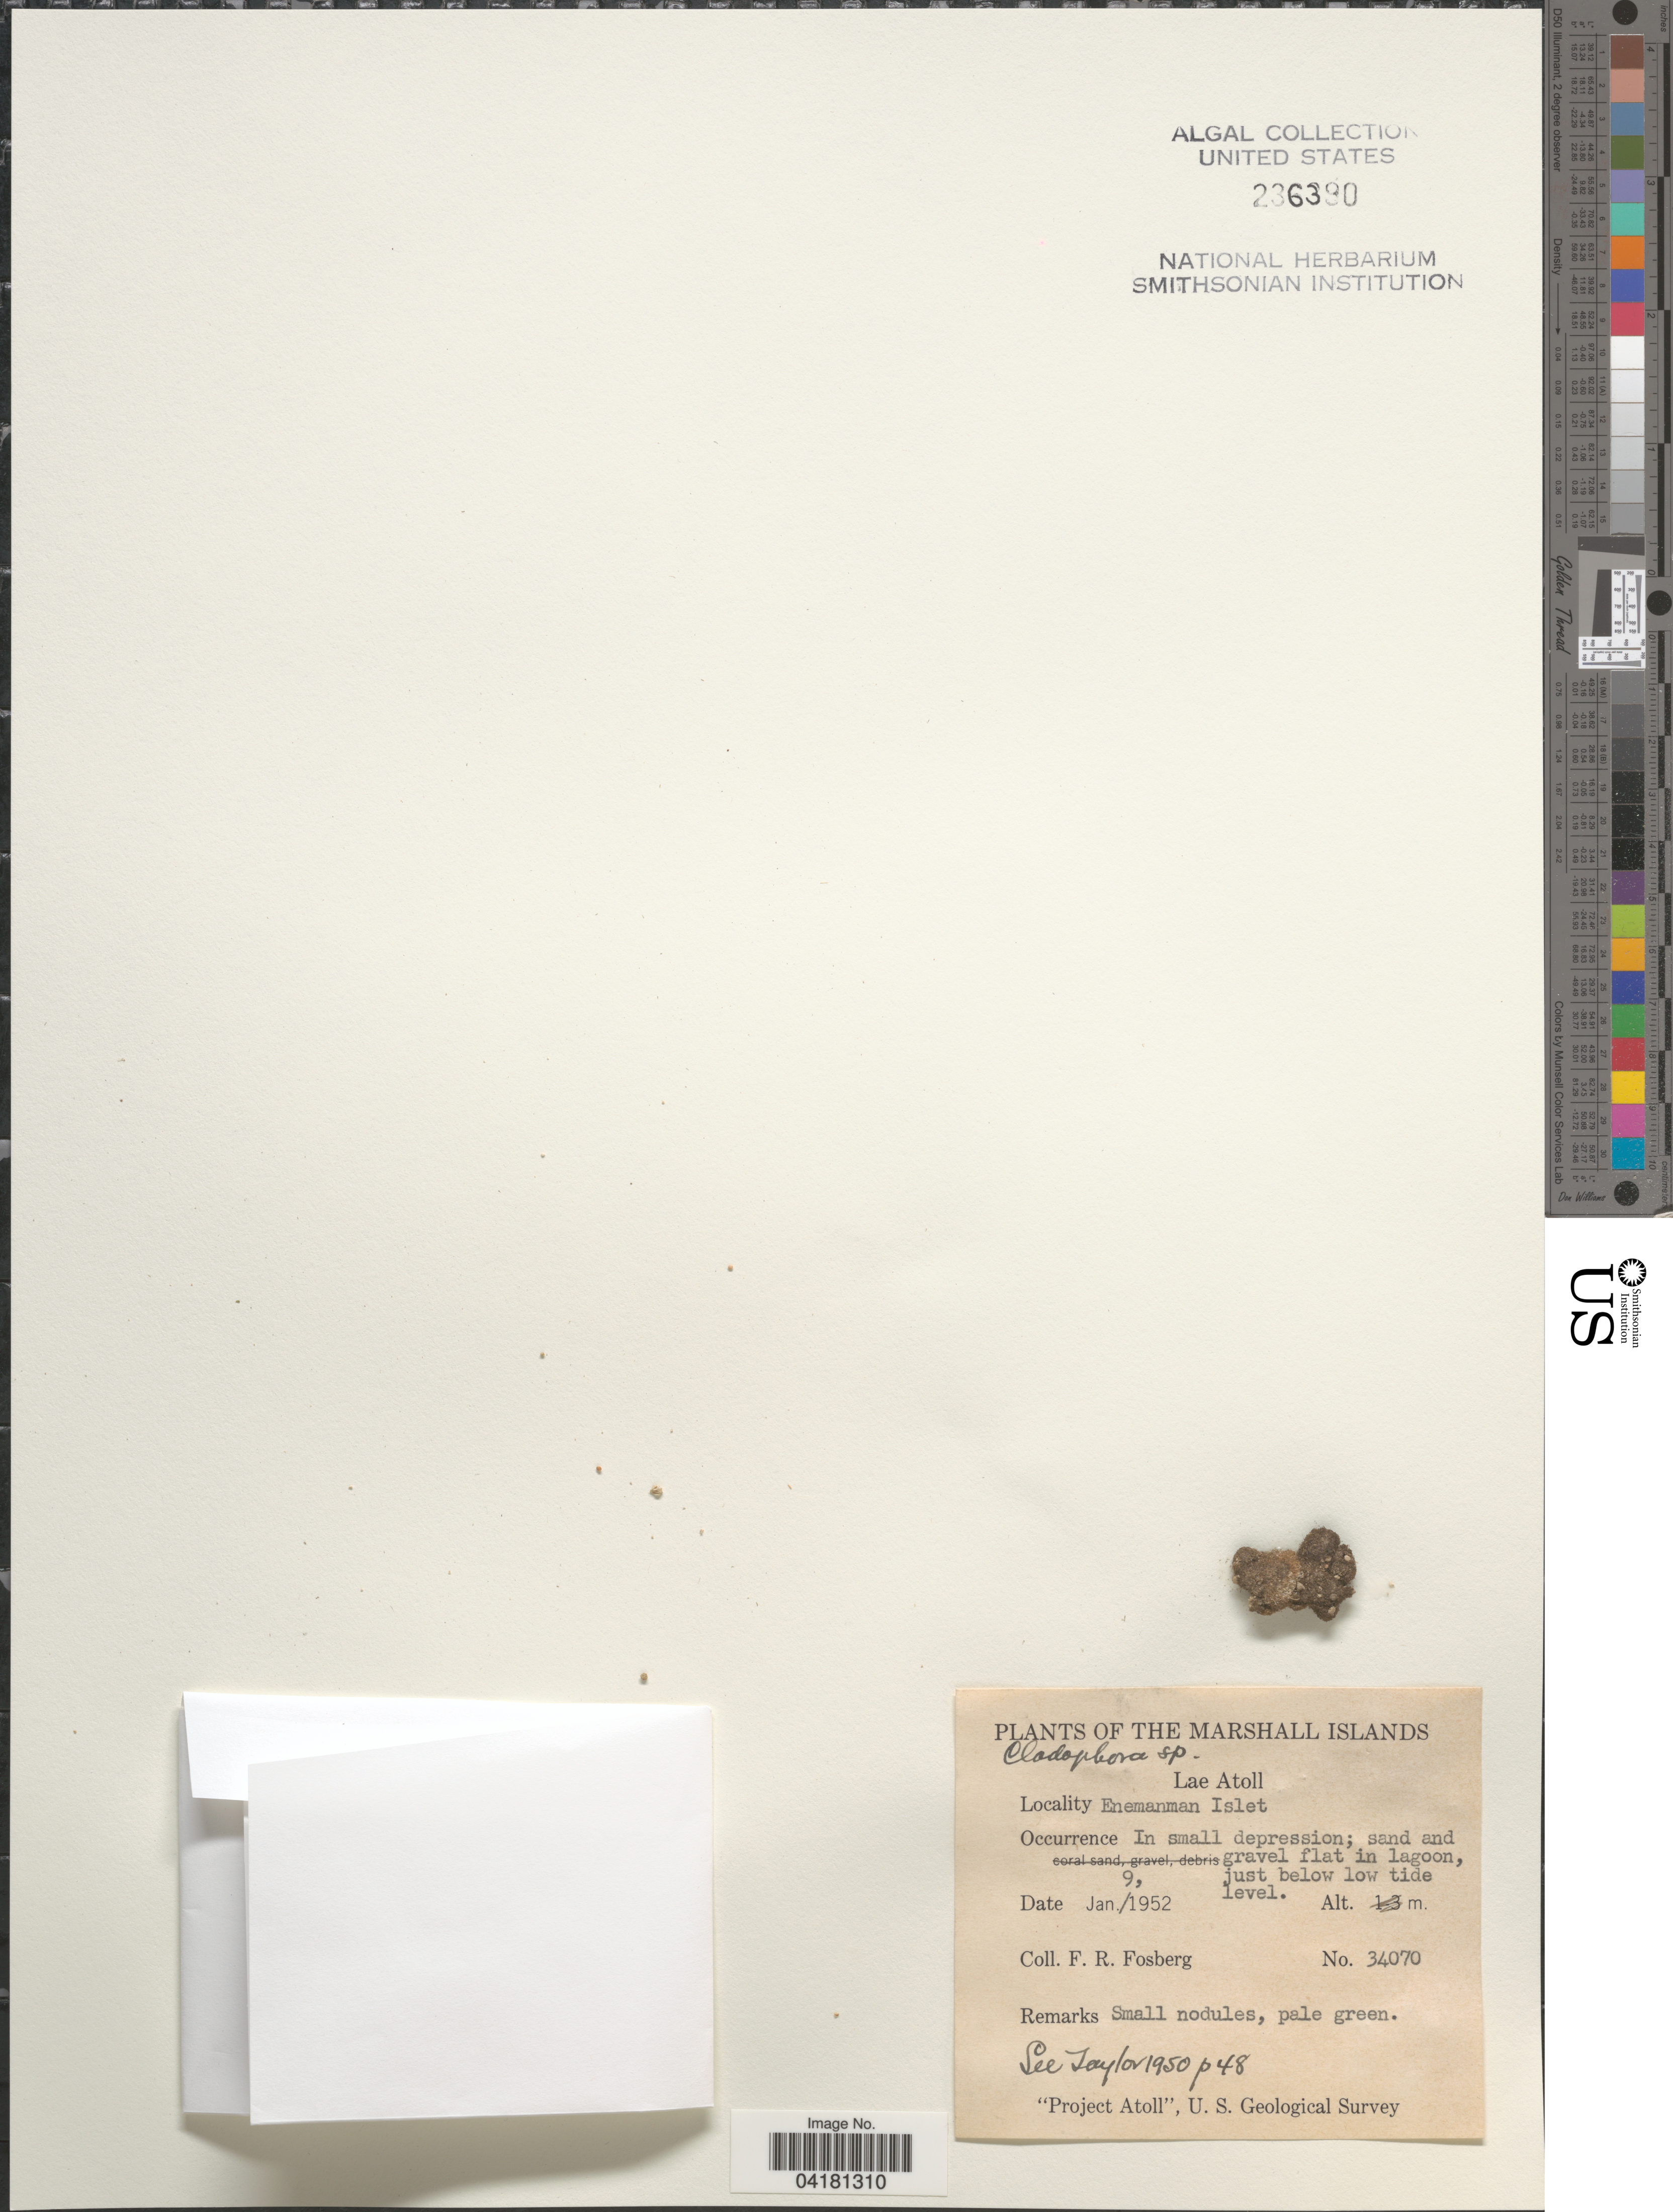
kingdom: Plantae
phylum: Chlorophyta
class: Ulvophyceae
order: Cladophorales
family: Cladophoraceae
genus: Cladophora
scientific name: Cladophora sp.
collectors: F. R. Fosberg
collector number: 34070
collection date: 1952-01-09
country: Marshall Islands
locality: Lae Atoll. Enemanman Islet. "Project Atoll", U. S. Geological Survey.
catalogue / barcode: US 236390